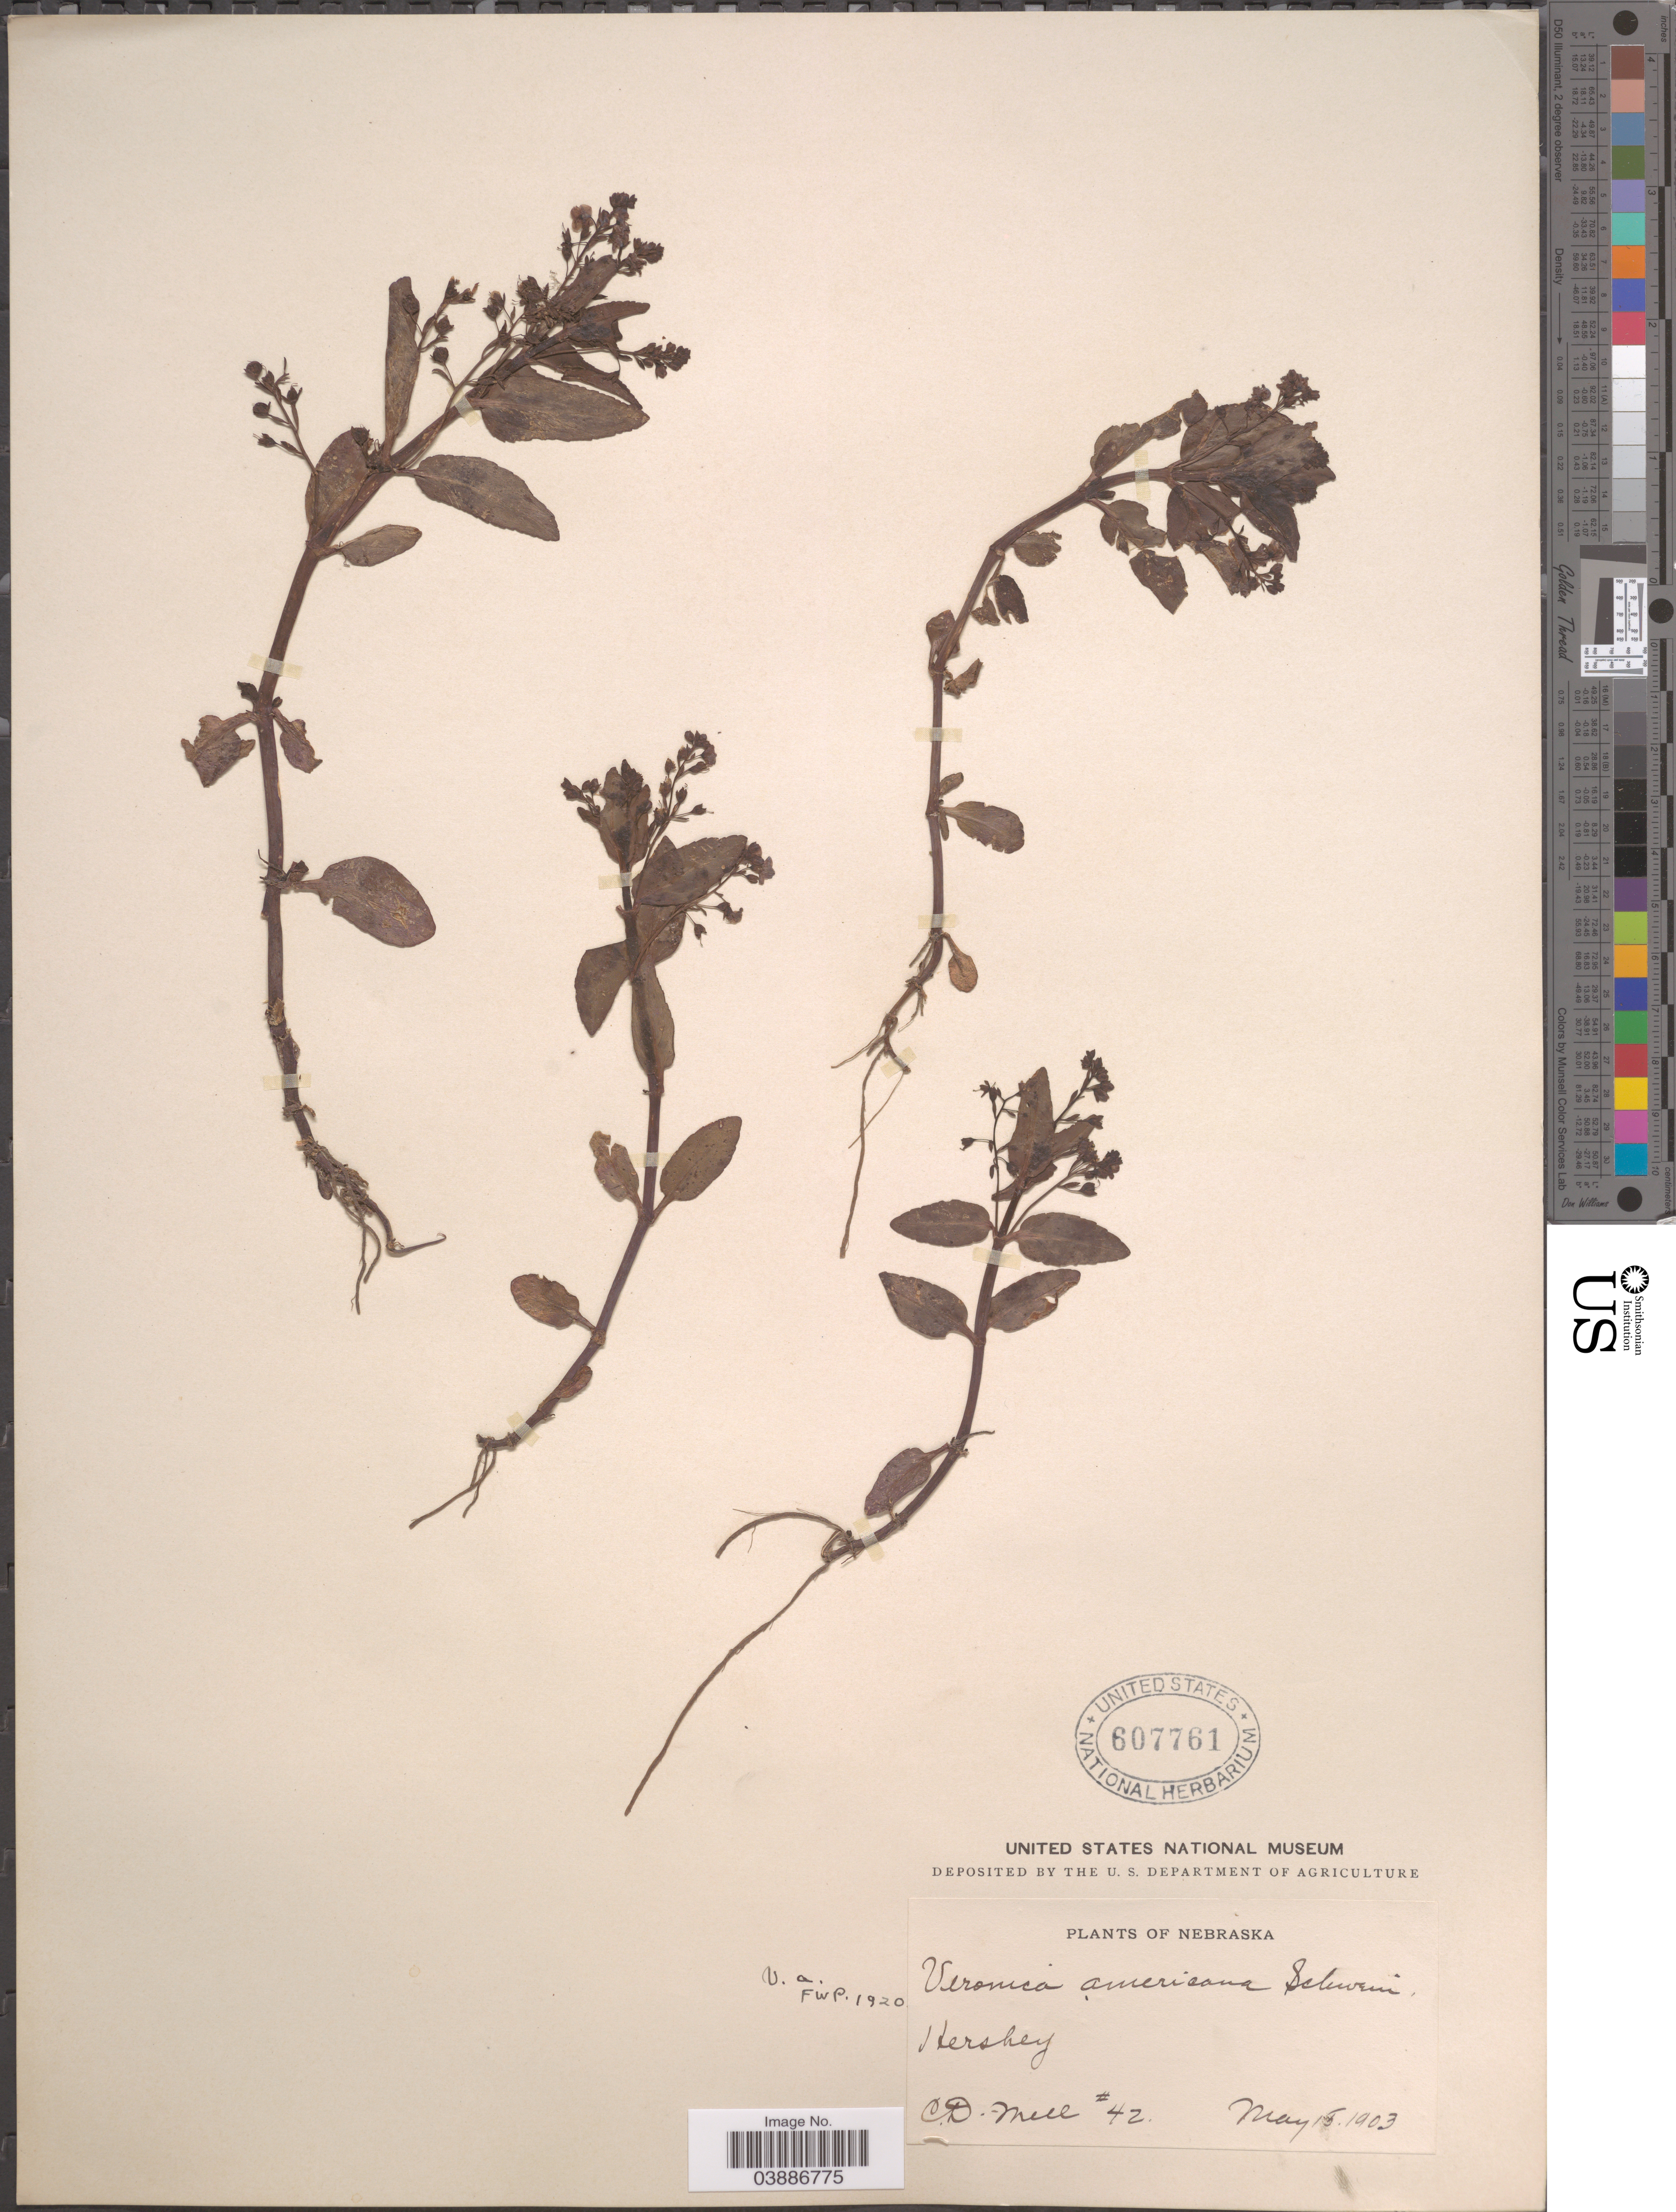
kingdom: Plantae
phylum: Tracheophyta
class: Magnoliopsida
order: Lamiales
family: Plantaginaceae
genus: Veronica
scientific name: Veronica americana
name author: Schwein. ex Benth.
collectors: C. D. Mell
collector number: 42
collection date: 1903-05-15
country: United States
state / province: Nebraska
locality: Hershey.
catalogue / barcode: US 607761